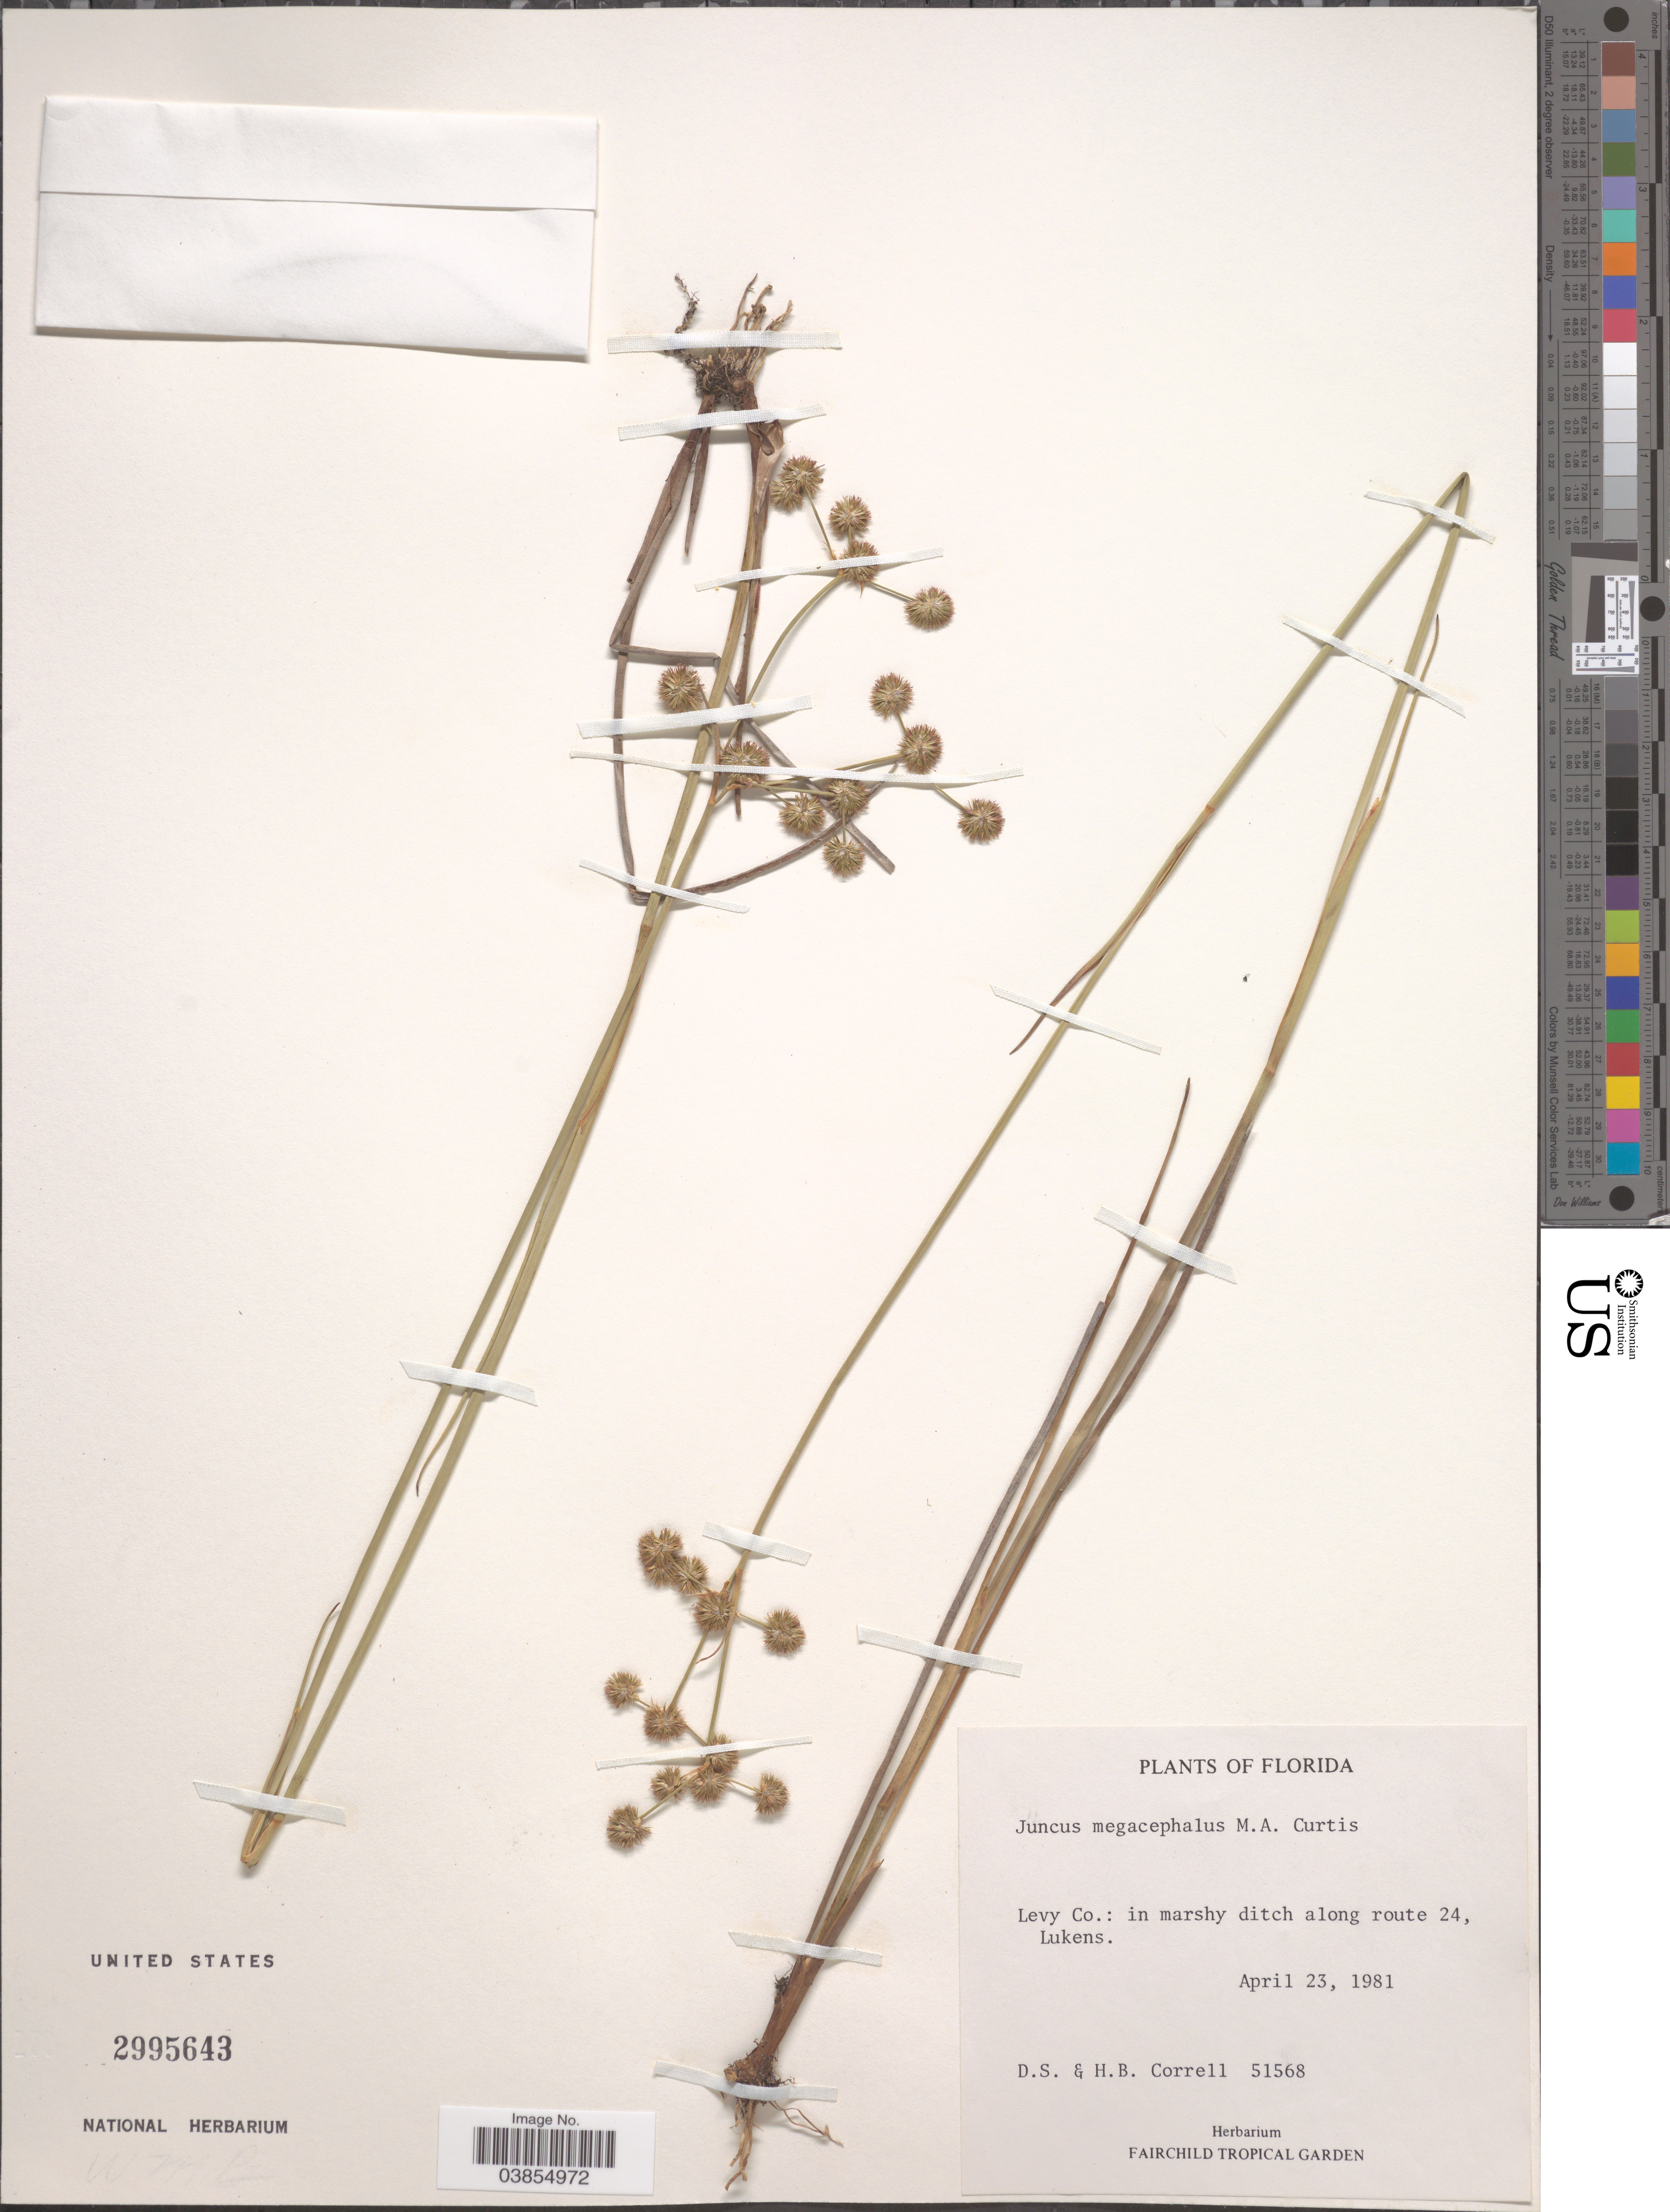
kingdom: Plantae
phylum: Tracheophyta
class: Liliopsida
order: Poales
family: Juncaceae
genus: Juncus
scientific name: Juncus megacephalus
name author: M.A. Curtis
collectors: D. S. Correll & H. Correll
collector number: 51568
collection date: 1981-04-23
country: United States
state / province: Florida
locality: Levy Co.: in marshy ditch along route 24, Lukens.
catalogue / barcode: US 2995643